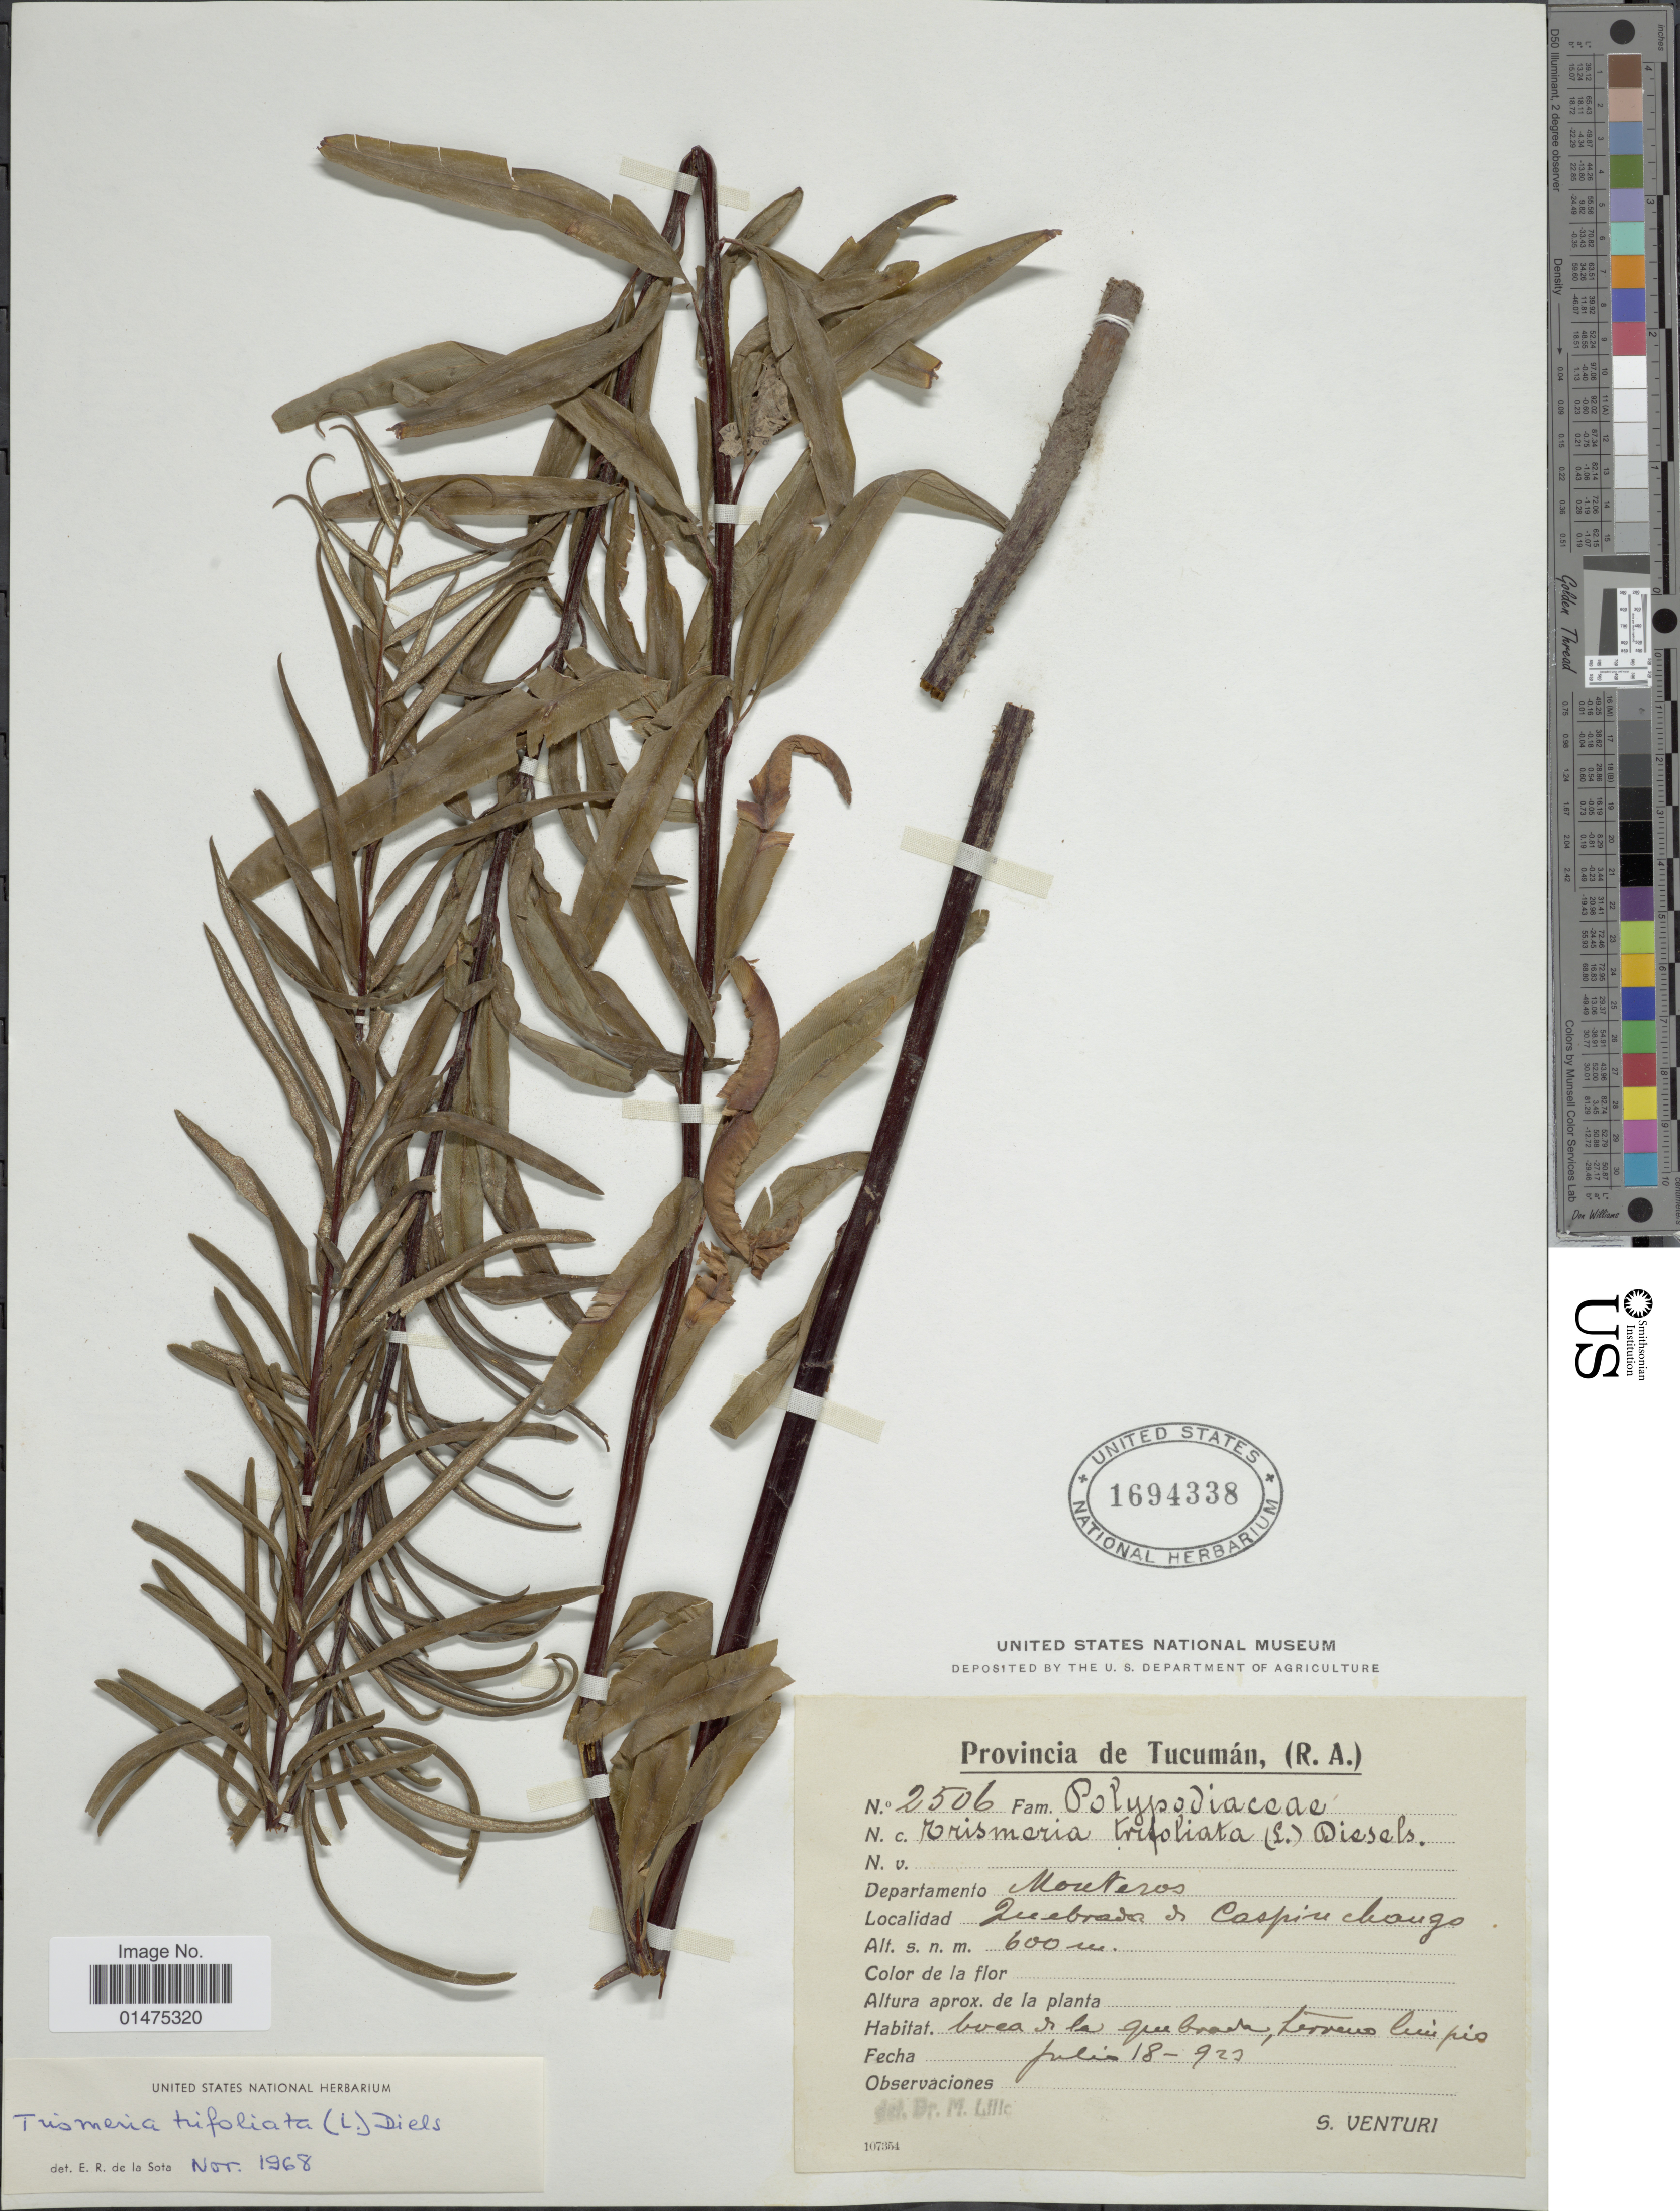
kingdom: Plantae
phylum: Tracheophyta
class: Polypodiopsida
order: Polypodiales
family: Pteridaceae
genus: Pityrogramma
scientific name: Pityrogramma trifoliata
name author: (L.) R.M. Tryon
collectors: S. Venturi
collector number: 2506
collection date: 1927-07-18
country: Argentina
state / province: Tucumán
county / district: Monteros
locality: Quebrada de Caspinchango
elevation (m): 600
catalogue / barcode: US 1694338